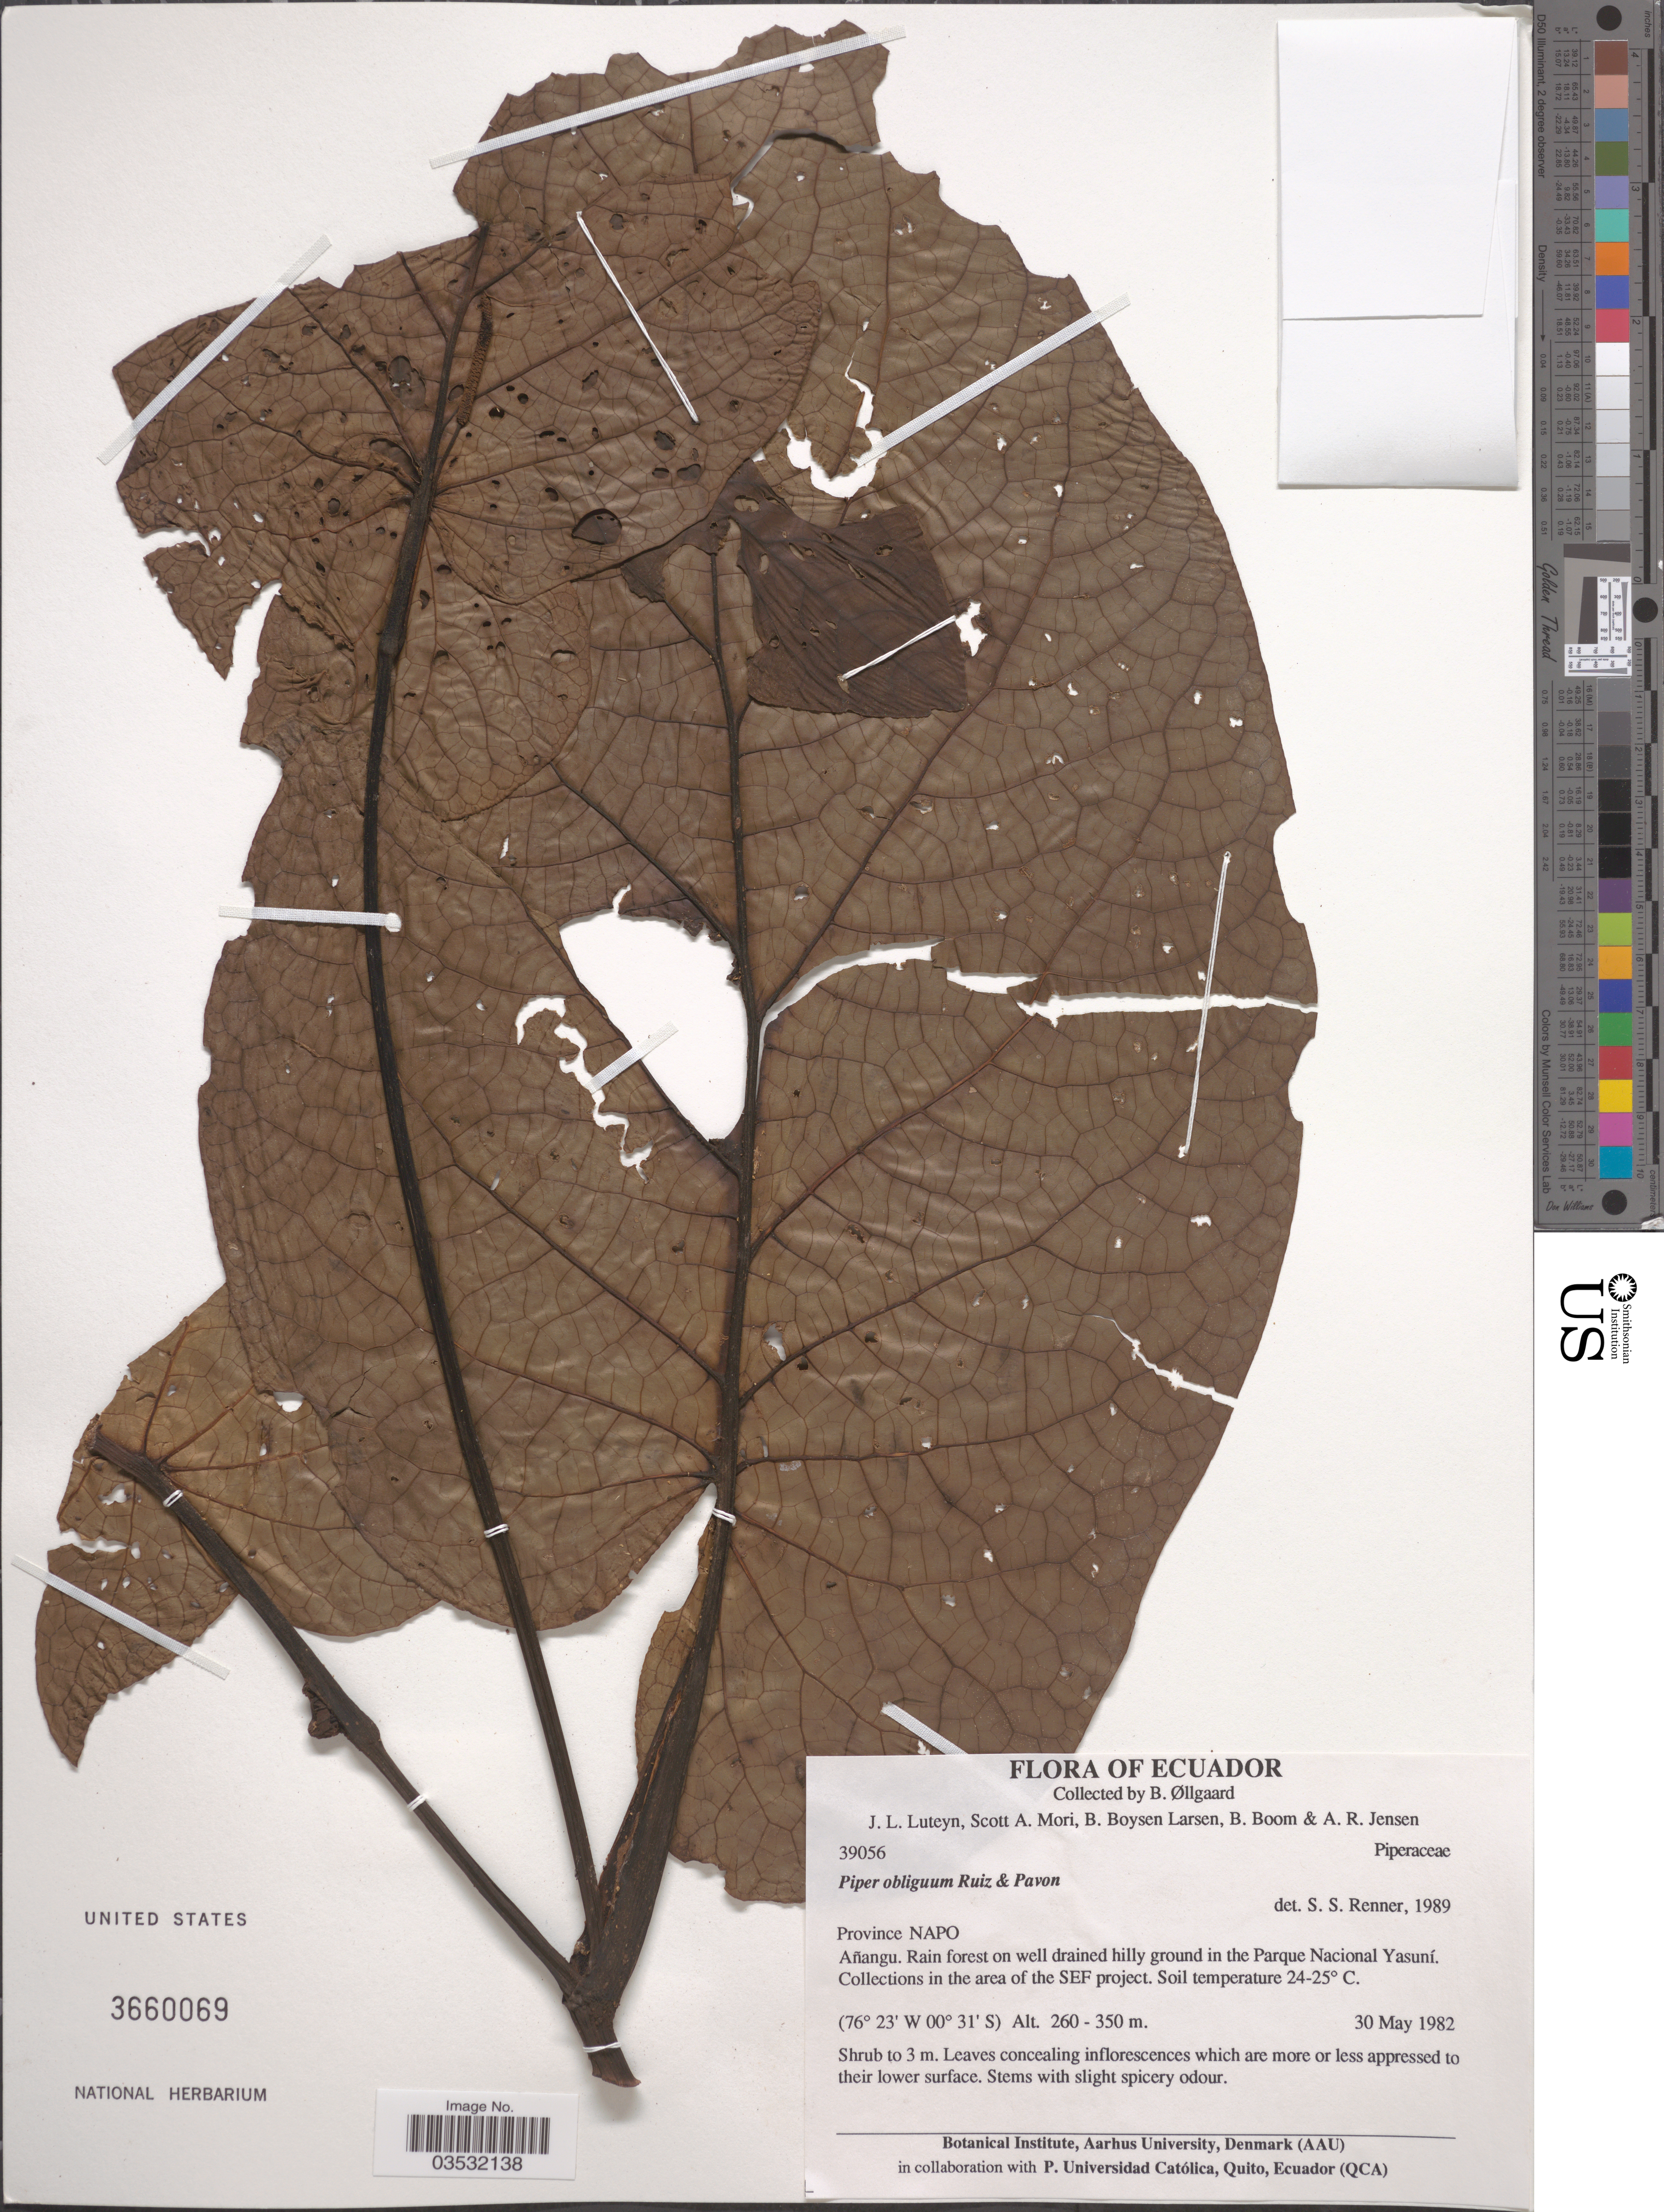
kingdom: Plantae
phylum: Tracheophyta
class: Magnoliopsida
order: Piperales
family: Piperaceae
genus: Piper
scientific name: Piper obliquum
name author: Ruiz & Pav.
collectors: B. Øllgaard, J. Luteyn, S. Mori, B. Boysen Larsen & et al.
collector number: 39056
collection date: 1982-05-30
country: Ecuador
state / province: Napo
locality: Añangu. In the Parque Nacional Yasuní. In the area of the SEF project.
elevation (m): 260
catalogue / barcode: US 3660069